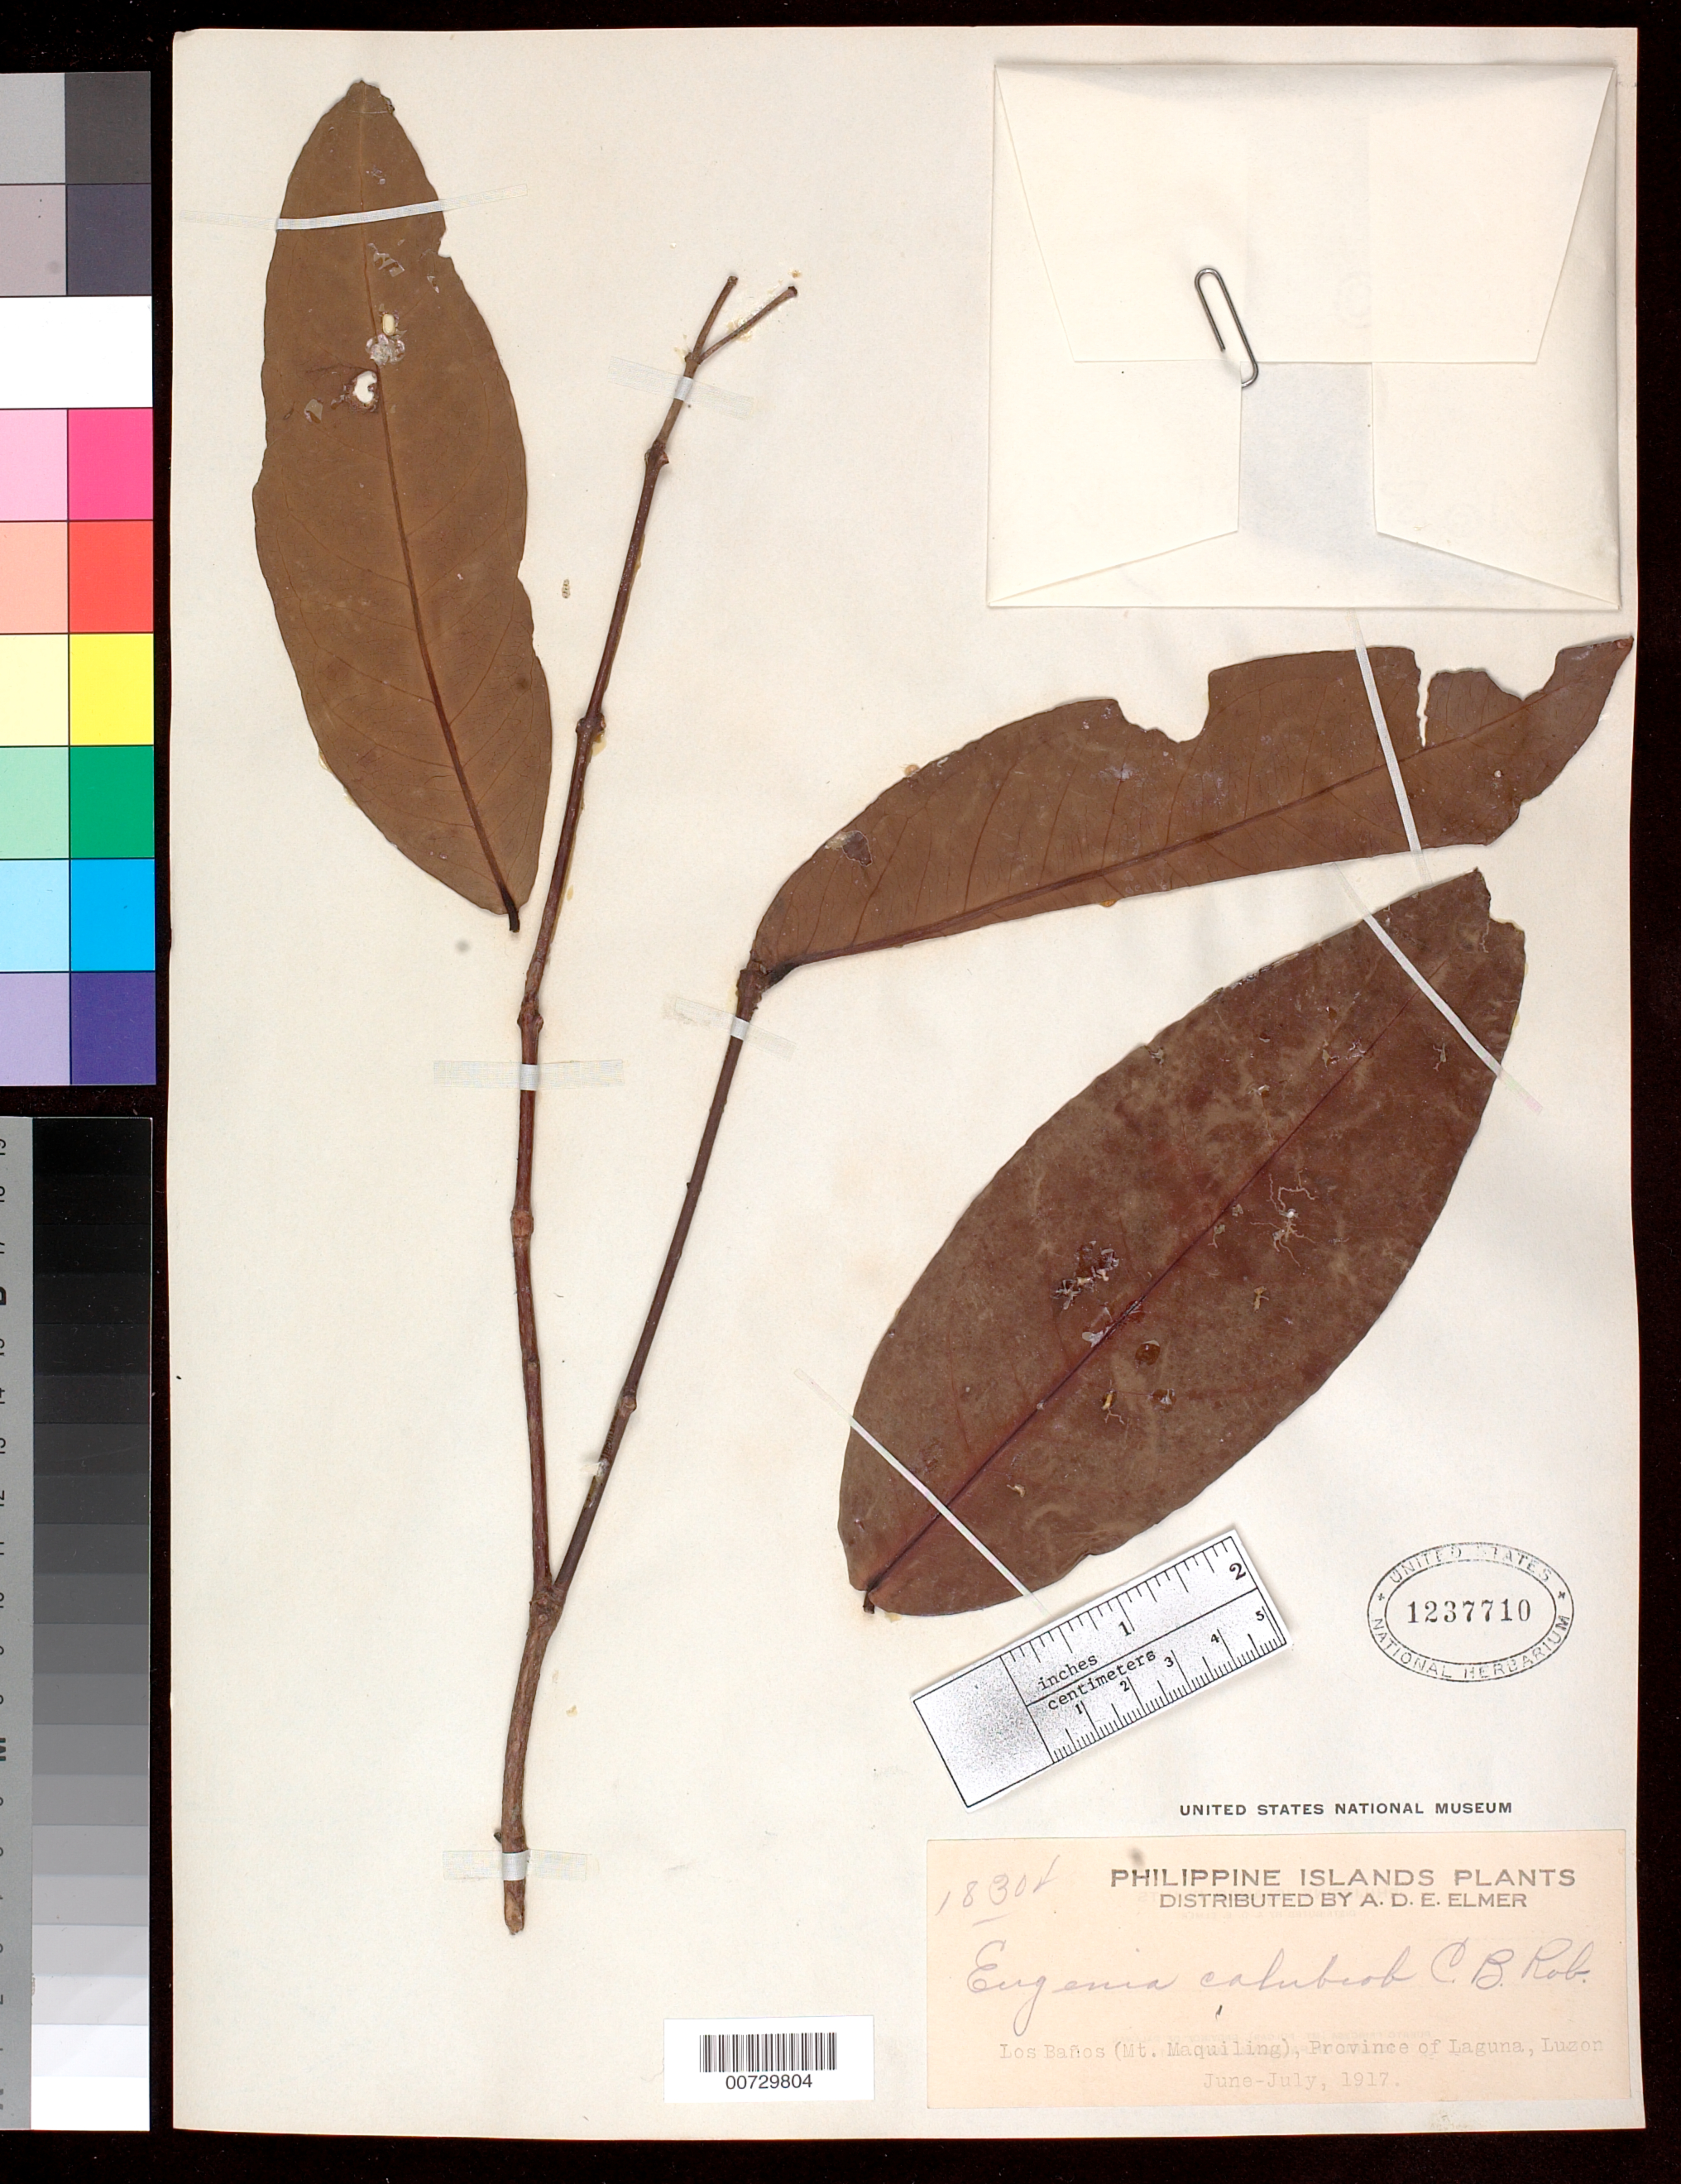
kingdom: Plantae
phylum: Tracheophyta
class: Magnoliopsida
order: Myrtales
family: Myrtaceae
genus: Syzygium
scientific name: Syzygium calubcob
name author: (C.B. Rob.) Merr.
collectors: A. D. E. Elmer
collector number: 18304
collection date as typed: Jun 1917 to -- Jul 1917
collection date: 1917-06/1917-07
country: Philippines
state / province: Calabarzon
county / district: Laguna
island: Luzon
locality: Los Baños, Mt. Maquiling.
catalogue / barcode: US 1237710